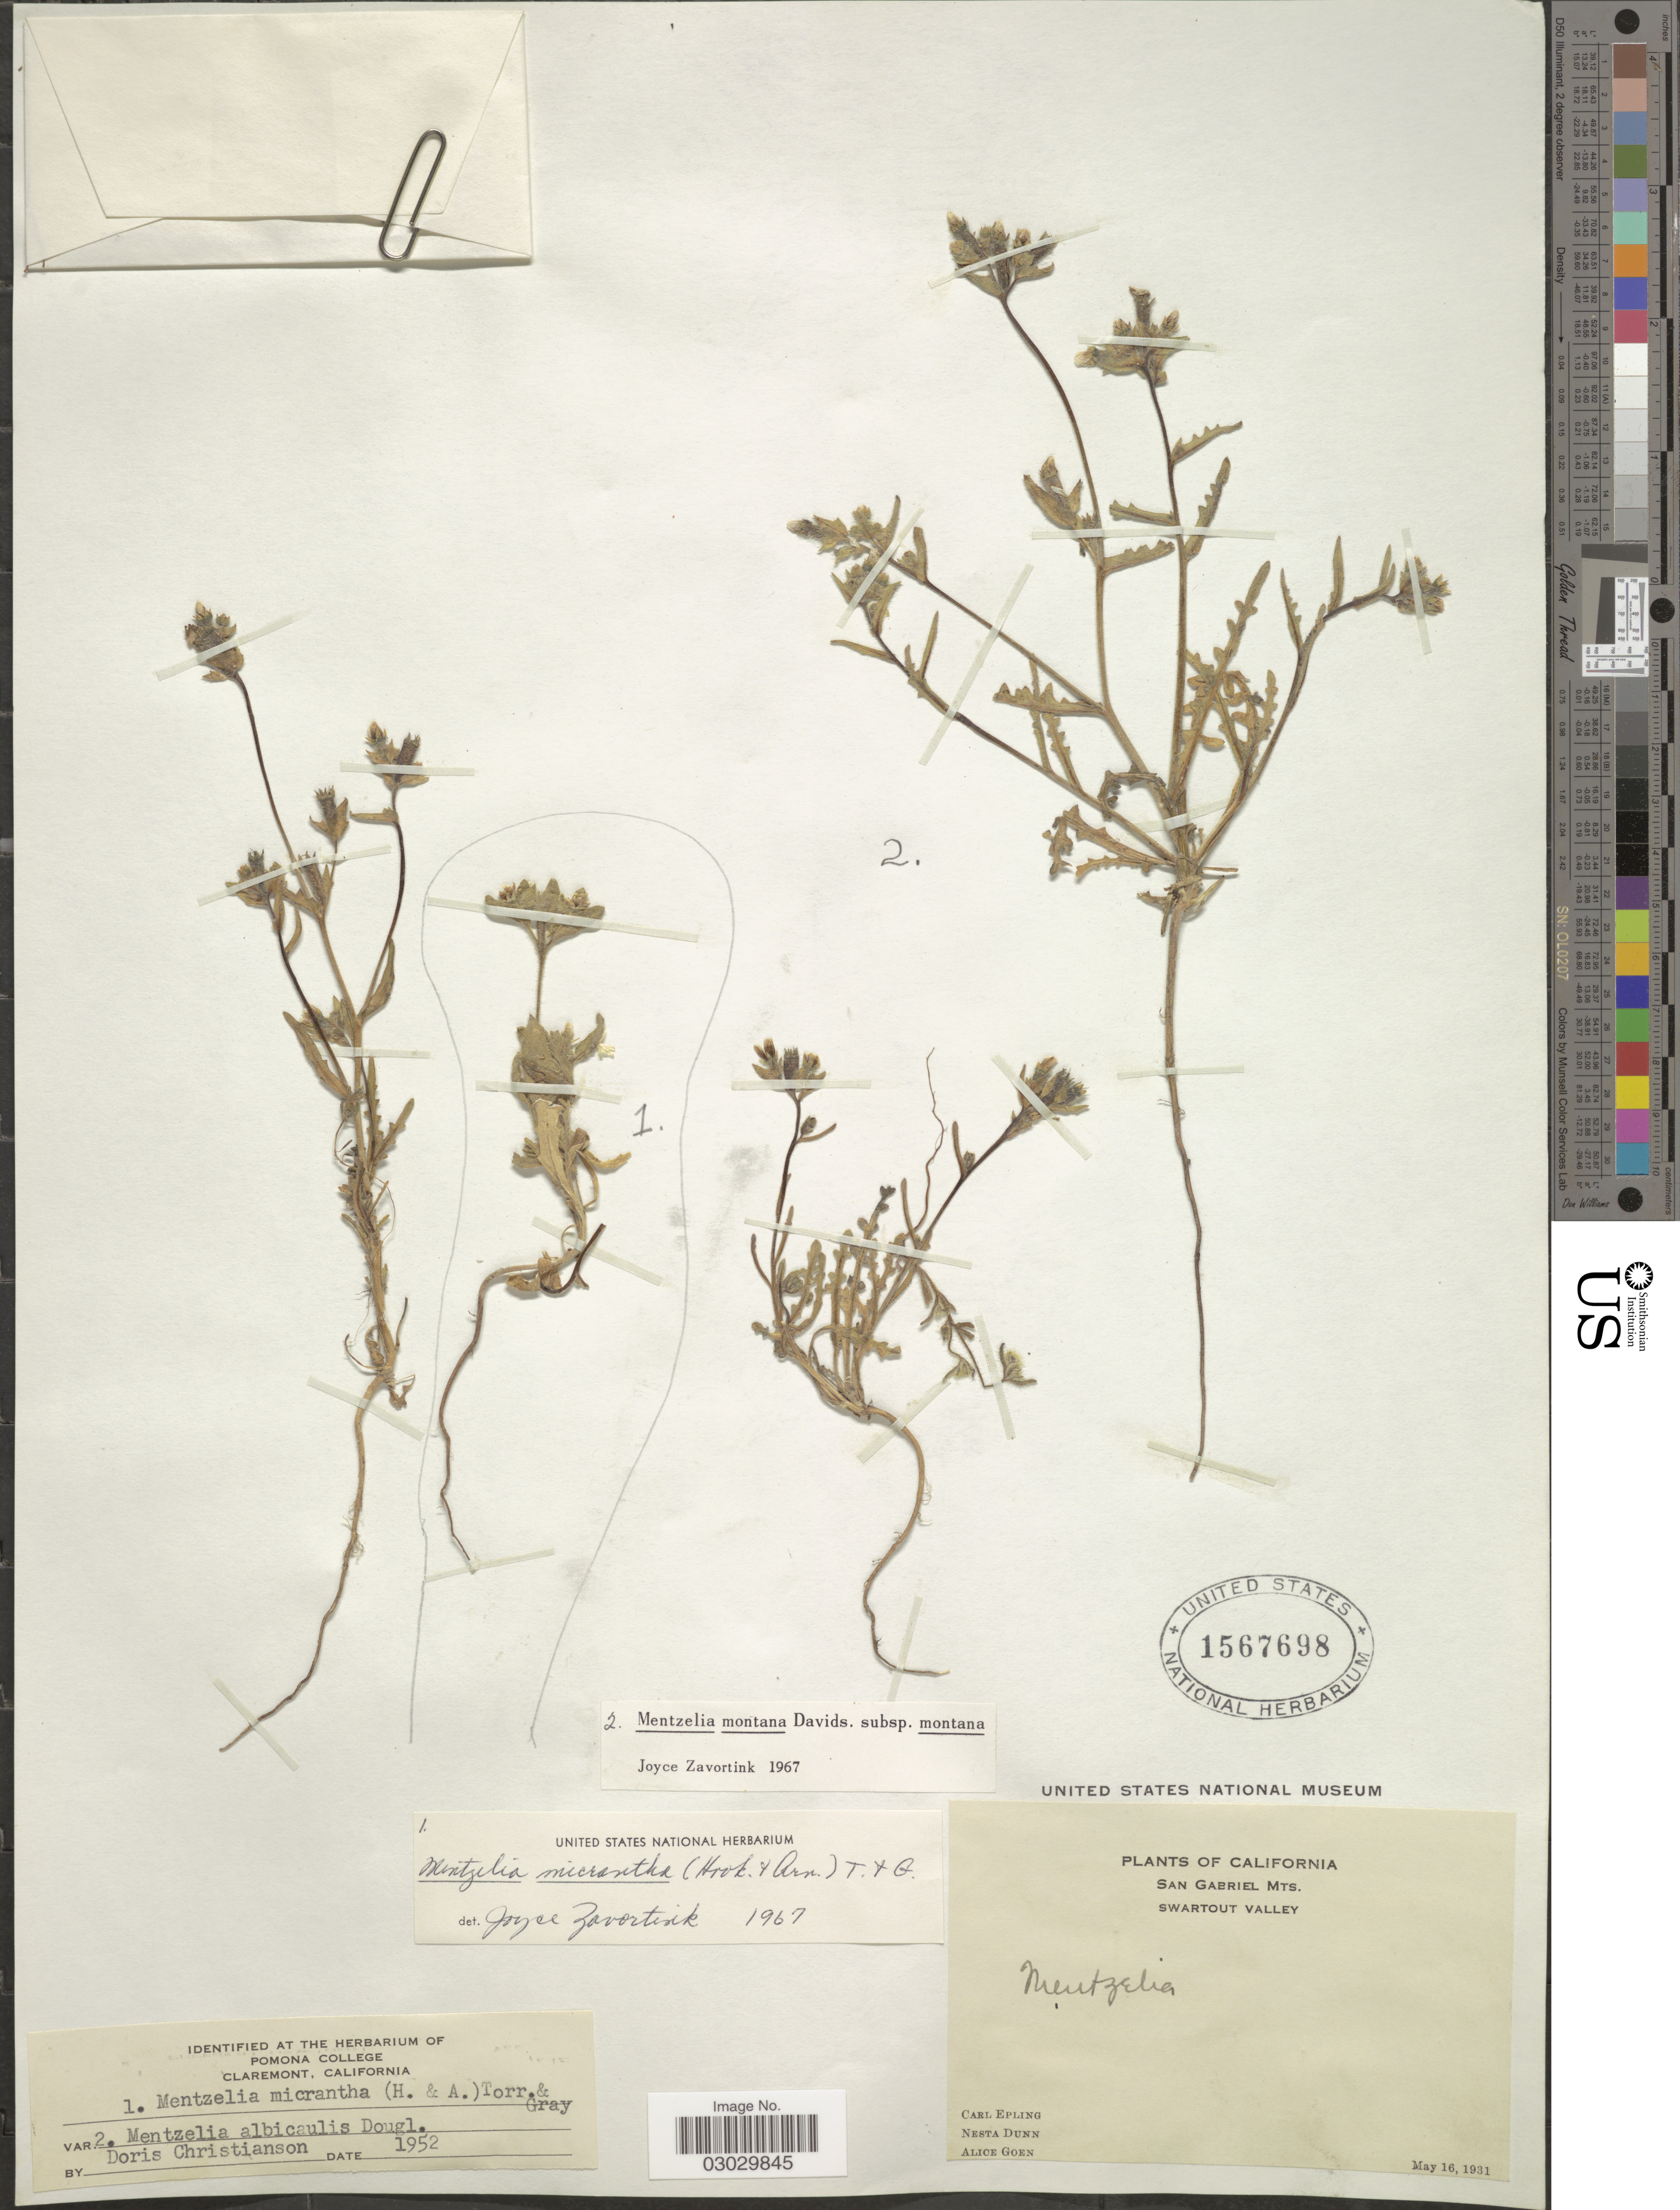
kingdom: Plantae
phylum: Tracheophyta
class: Magnoliopsida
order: Cornales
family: Loasaceae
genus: Mentzelia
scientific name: Mentzelia montana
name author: (Davidson) Davidson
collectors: C. C. Epling, N. Dunn & A. Goen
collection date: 1931-05-16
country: United States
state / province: California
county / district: Los Angeles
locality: San Gabriel Mts., Swartout Valley.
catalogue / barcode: US 1567698